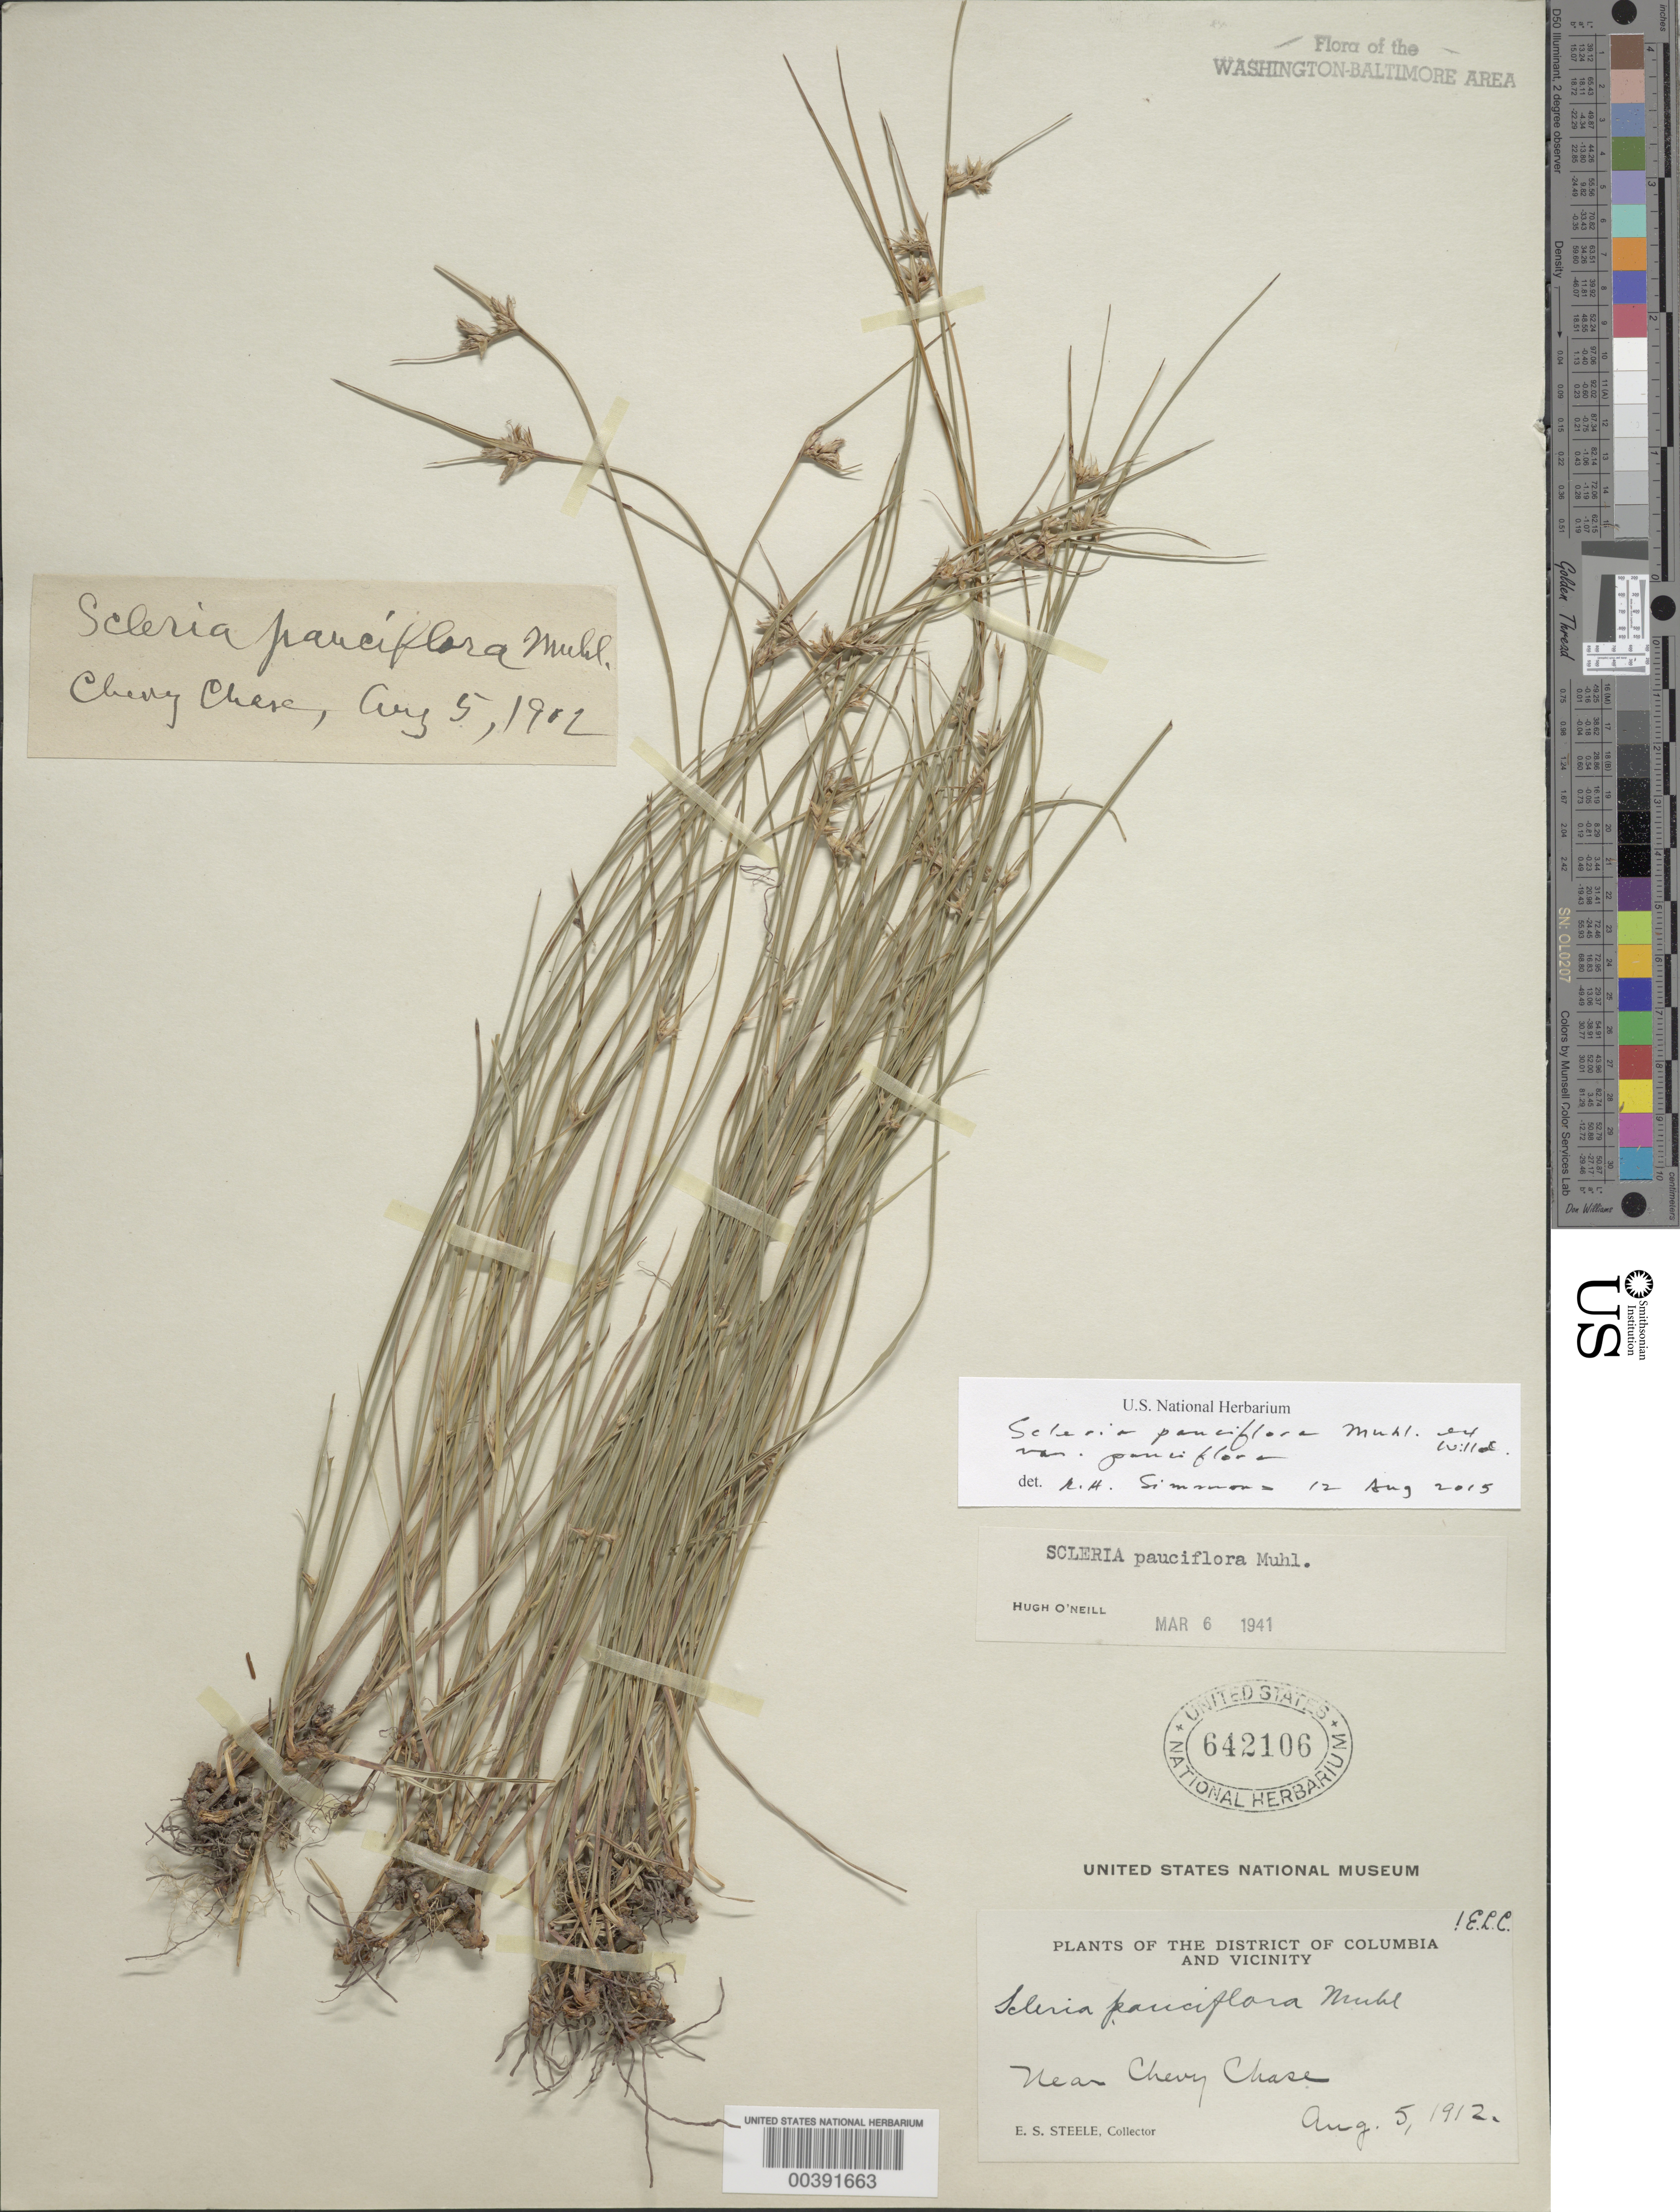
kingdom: Plantae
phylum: Tracheophyta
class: Liliopsida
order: Poales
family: Cyperaceae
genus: Scleria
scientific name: Scleria pauciflora var. pauciflora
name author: Muhl. ex Willd.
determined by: Simmons, R. H., (UNITED STATES)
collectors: E. Steele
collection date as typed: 05 Aug 1912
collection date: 1912-08-05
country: United States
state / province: District of Columbia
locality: Chevy Chase vicinity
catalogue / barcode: US 642106